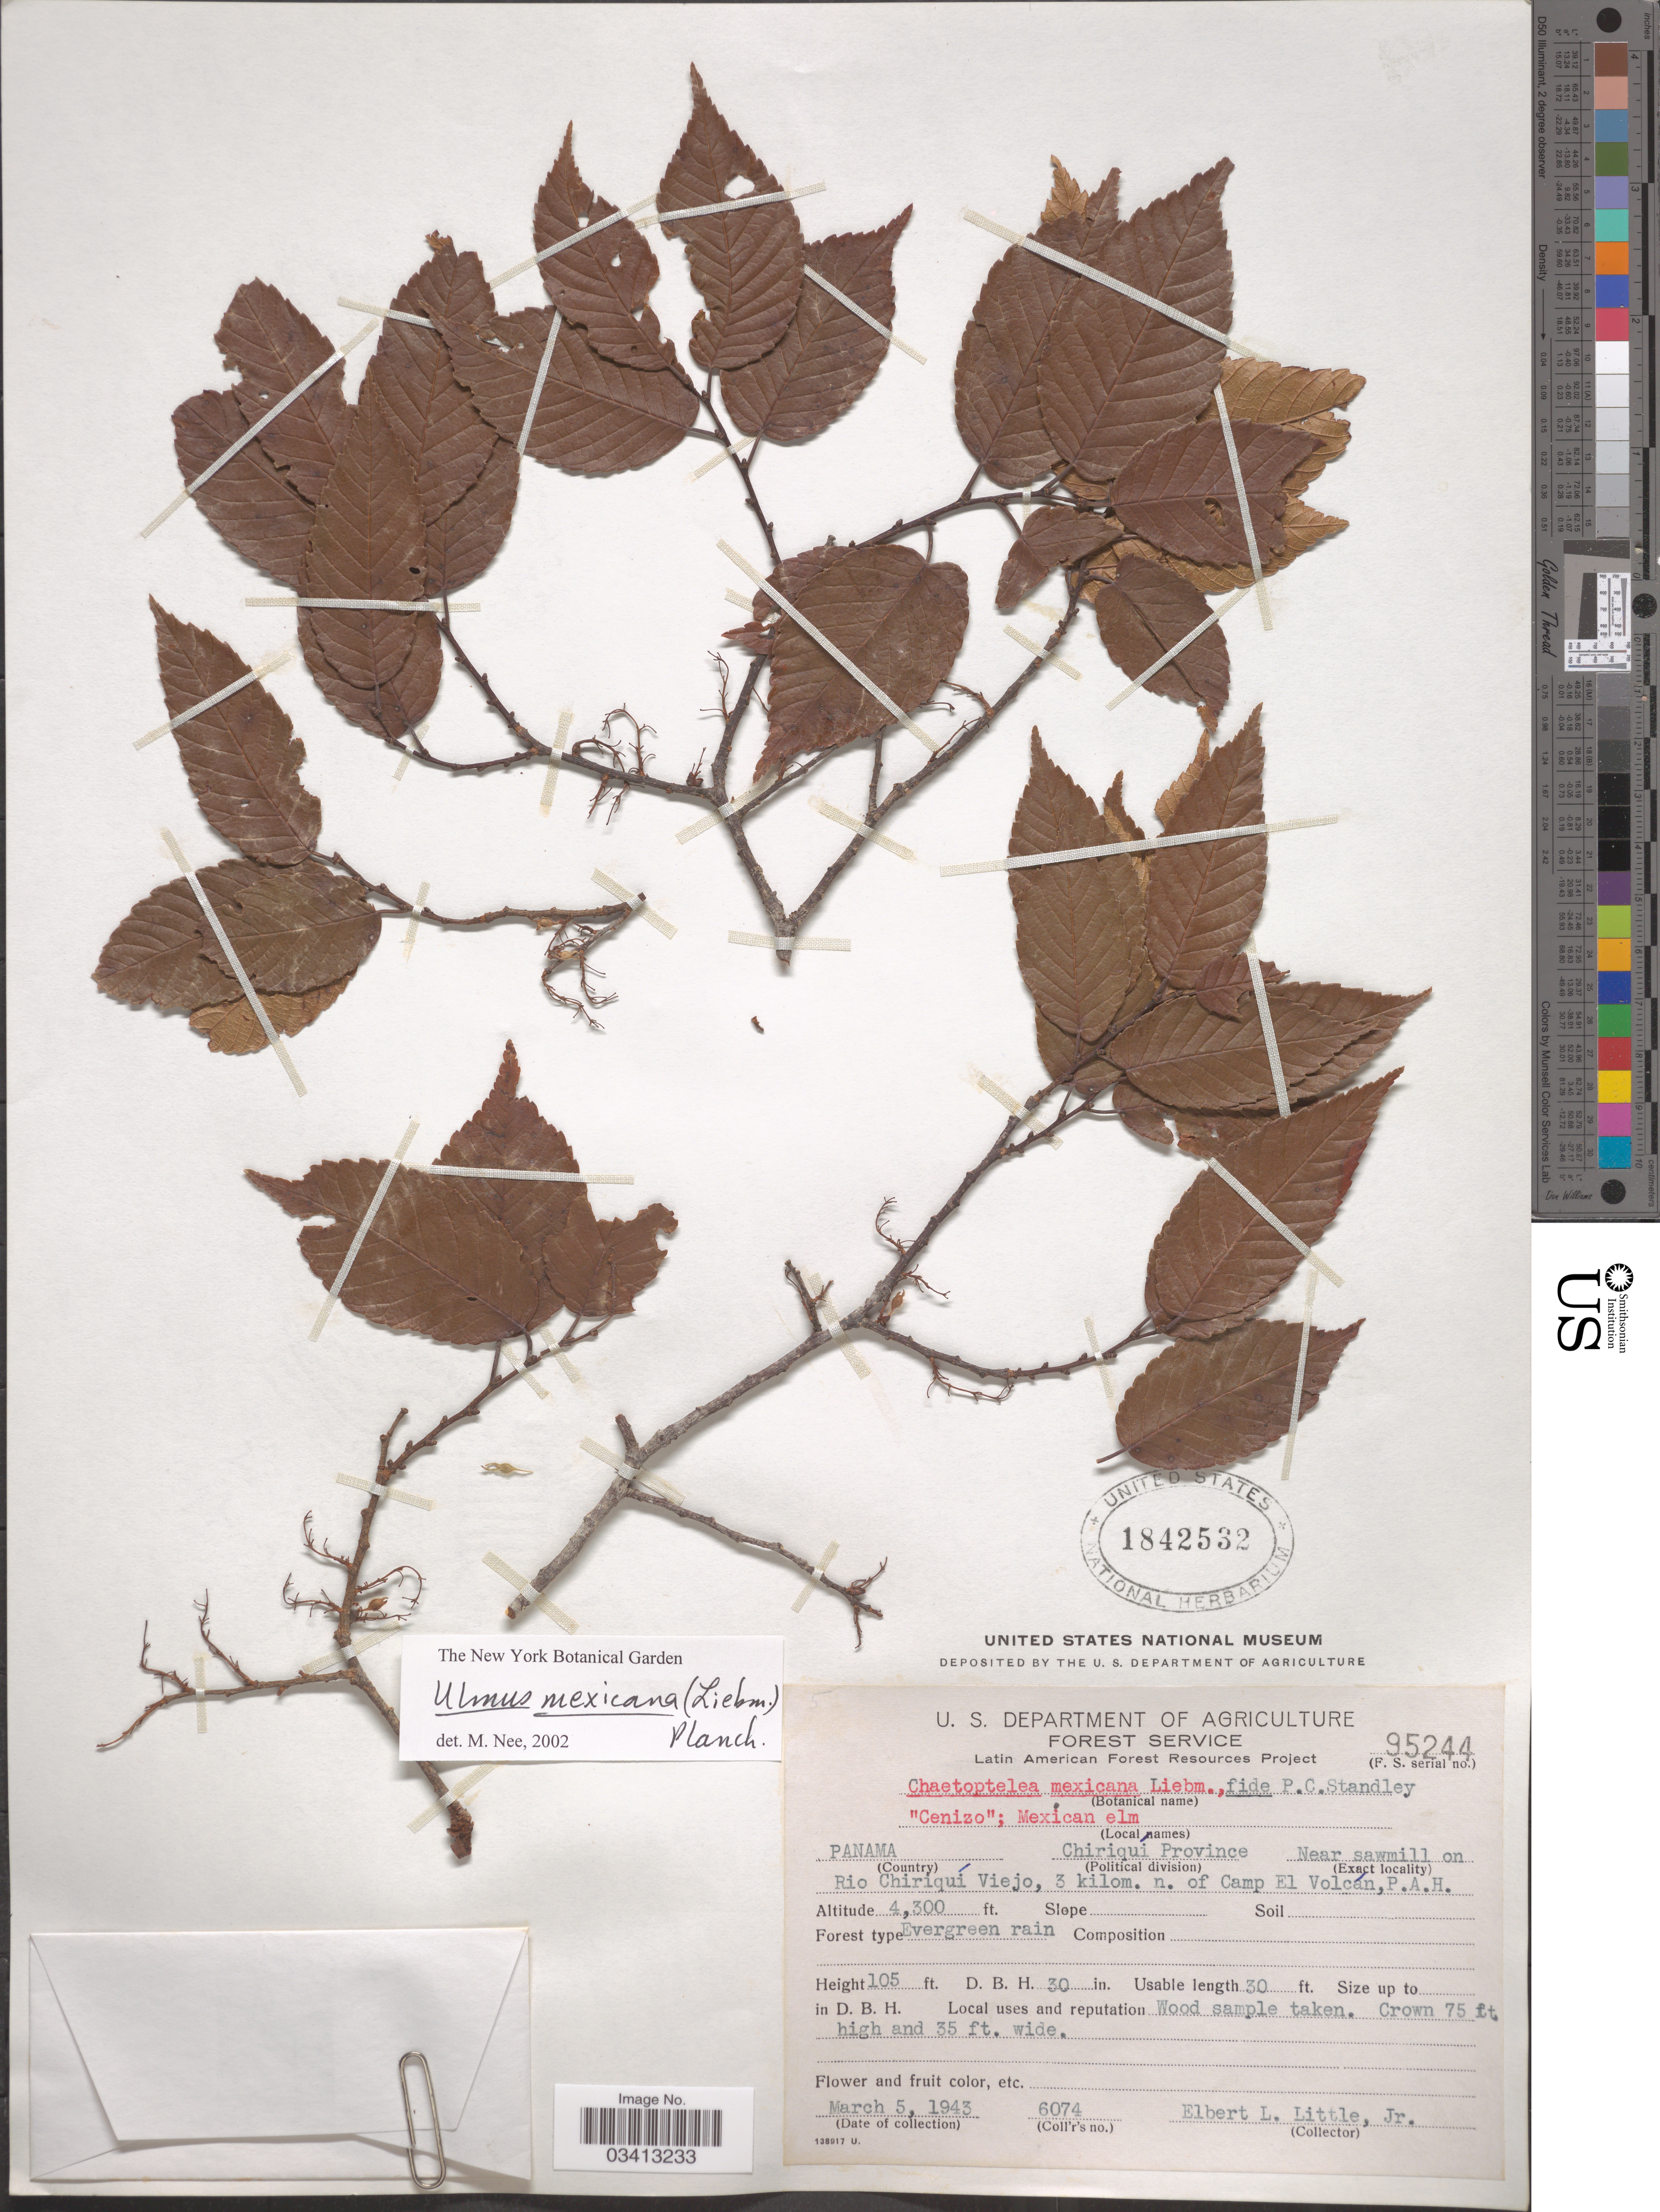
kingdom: Plantae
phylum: Tracheophyta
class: Magnoliopsida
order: Rosales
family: Ulmaceae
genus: Ulmus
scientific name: Ulmus mexicana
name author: (Liebm.) Planch.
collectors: E. L. Little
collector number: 6074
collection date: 1943-03-05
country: Panama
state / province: Chiriqui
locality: Near Sawmill on Rio Chiriquí Viejo, 3 kilom. n. of Camp El Volcán, P.A.H.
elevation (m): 1311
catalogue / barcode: US 1842532